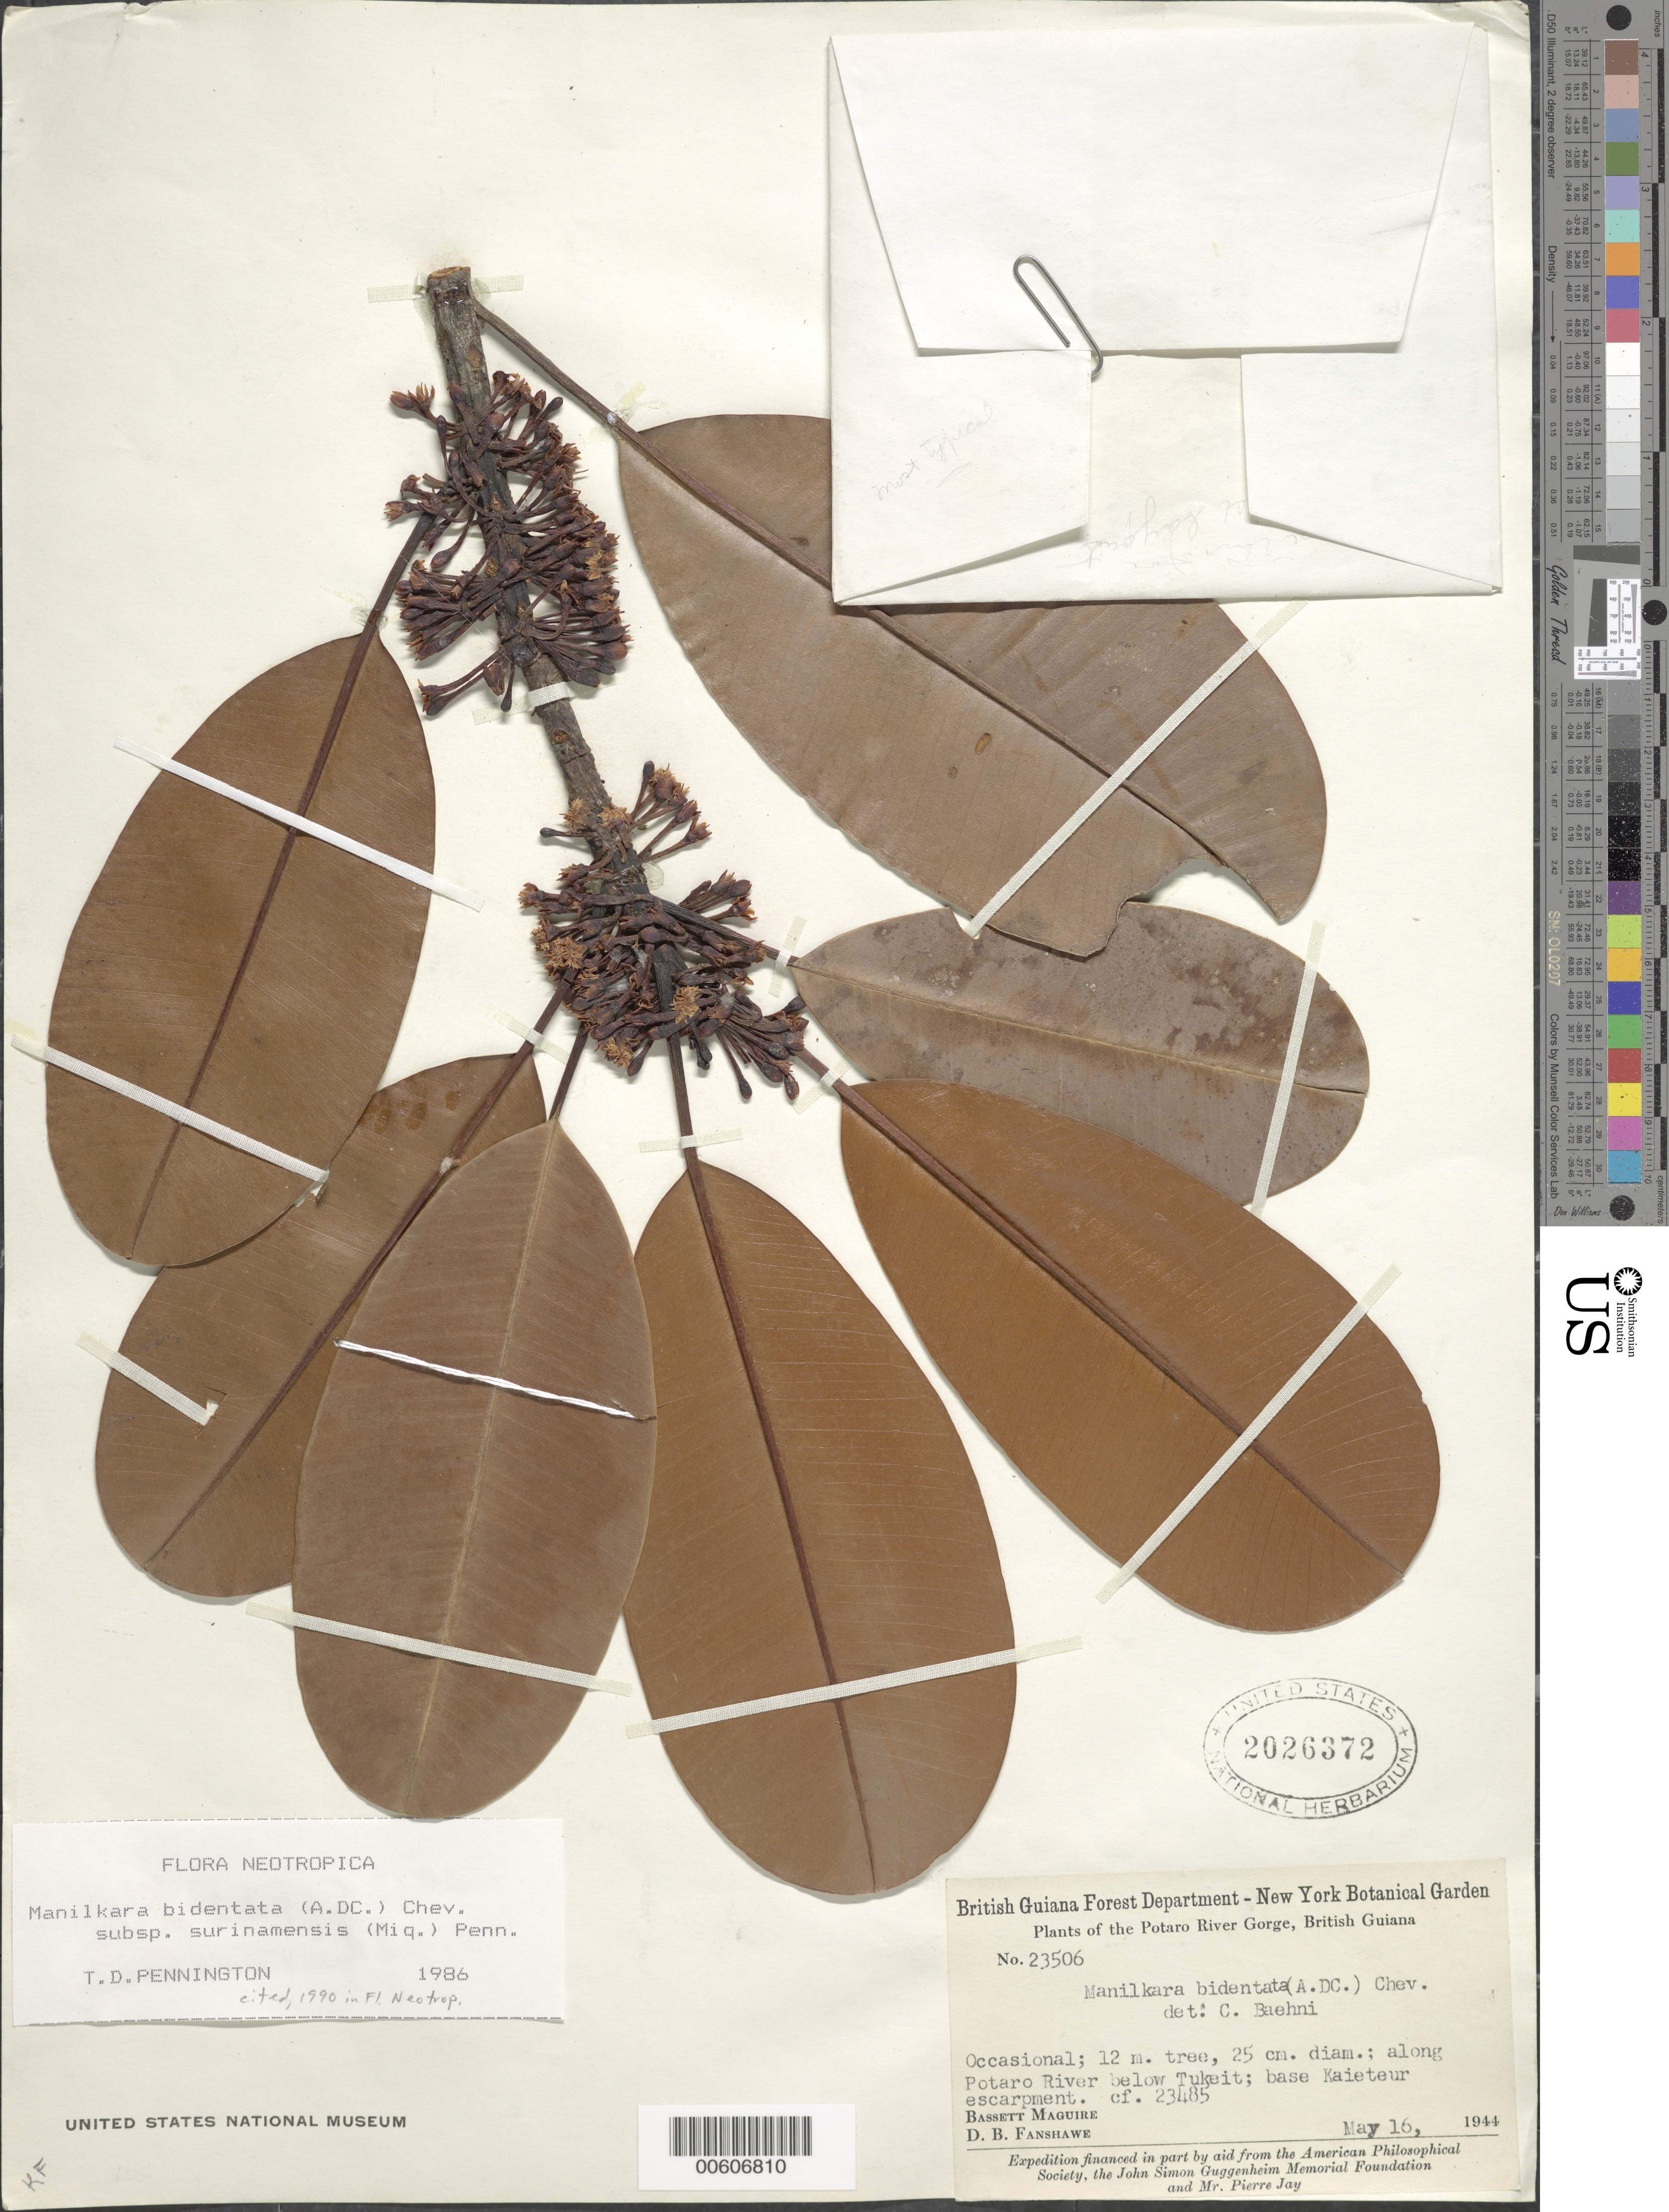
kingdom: Plantae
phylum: Tracheophyta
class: Magnoliopsida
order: Ericales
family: Sapotaceae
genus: Manilkara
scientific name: Manilkara bidentata subsp. surinamensis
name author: (Miq.) T.D. Penn.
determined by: Pennington, T. D., (K)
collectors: B. Maguire & D. B. Fanshawe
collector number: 23506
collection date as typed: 16-May-44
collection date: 1944-05-16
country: Guyana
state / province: Potaro-Siparuni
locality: Potaro River Gorge, below Tukeit, base of Kaieteur escarpment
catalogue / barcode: US 2026372